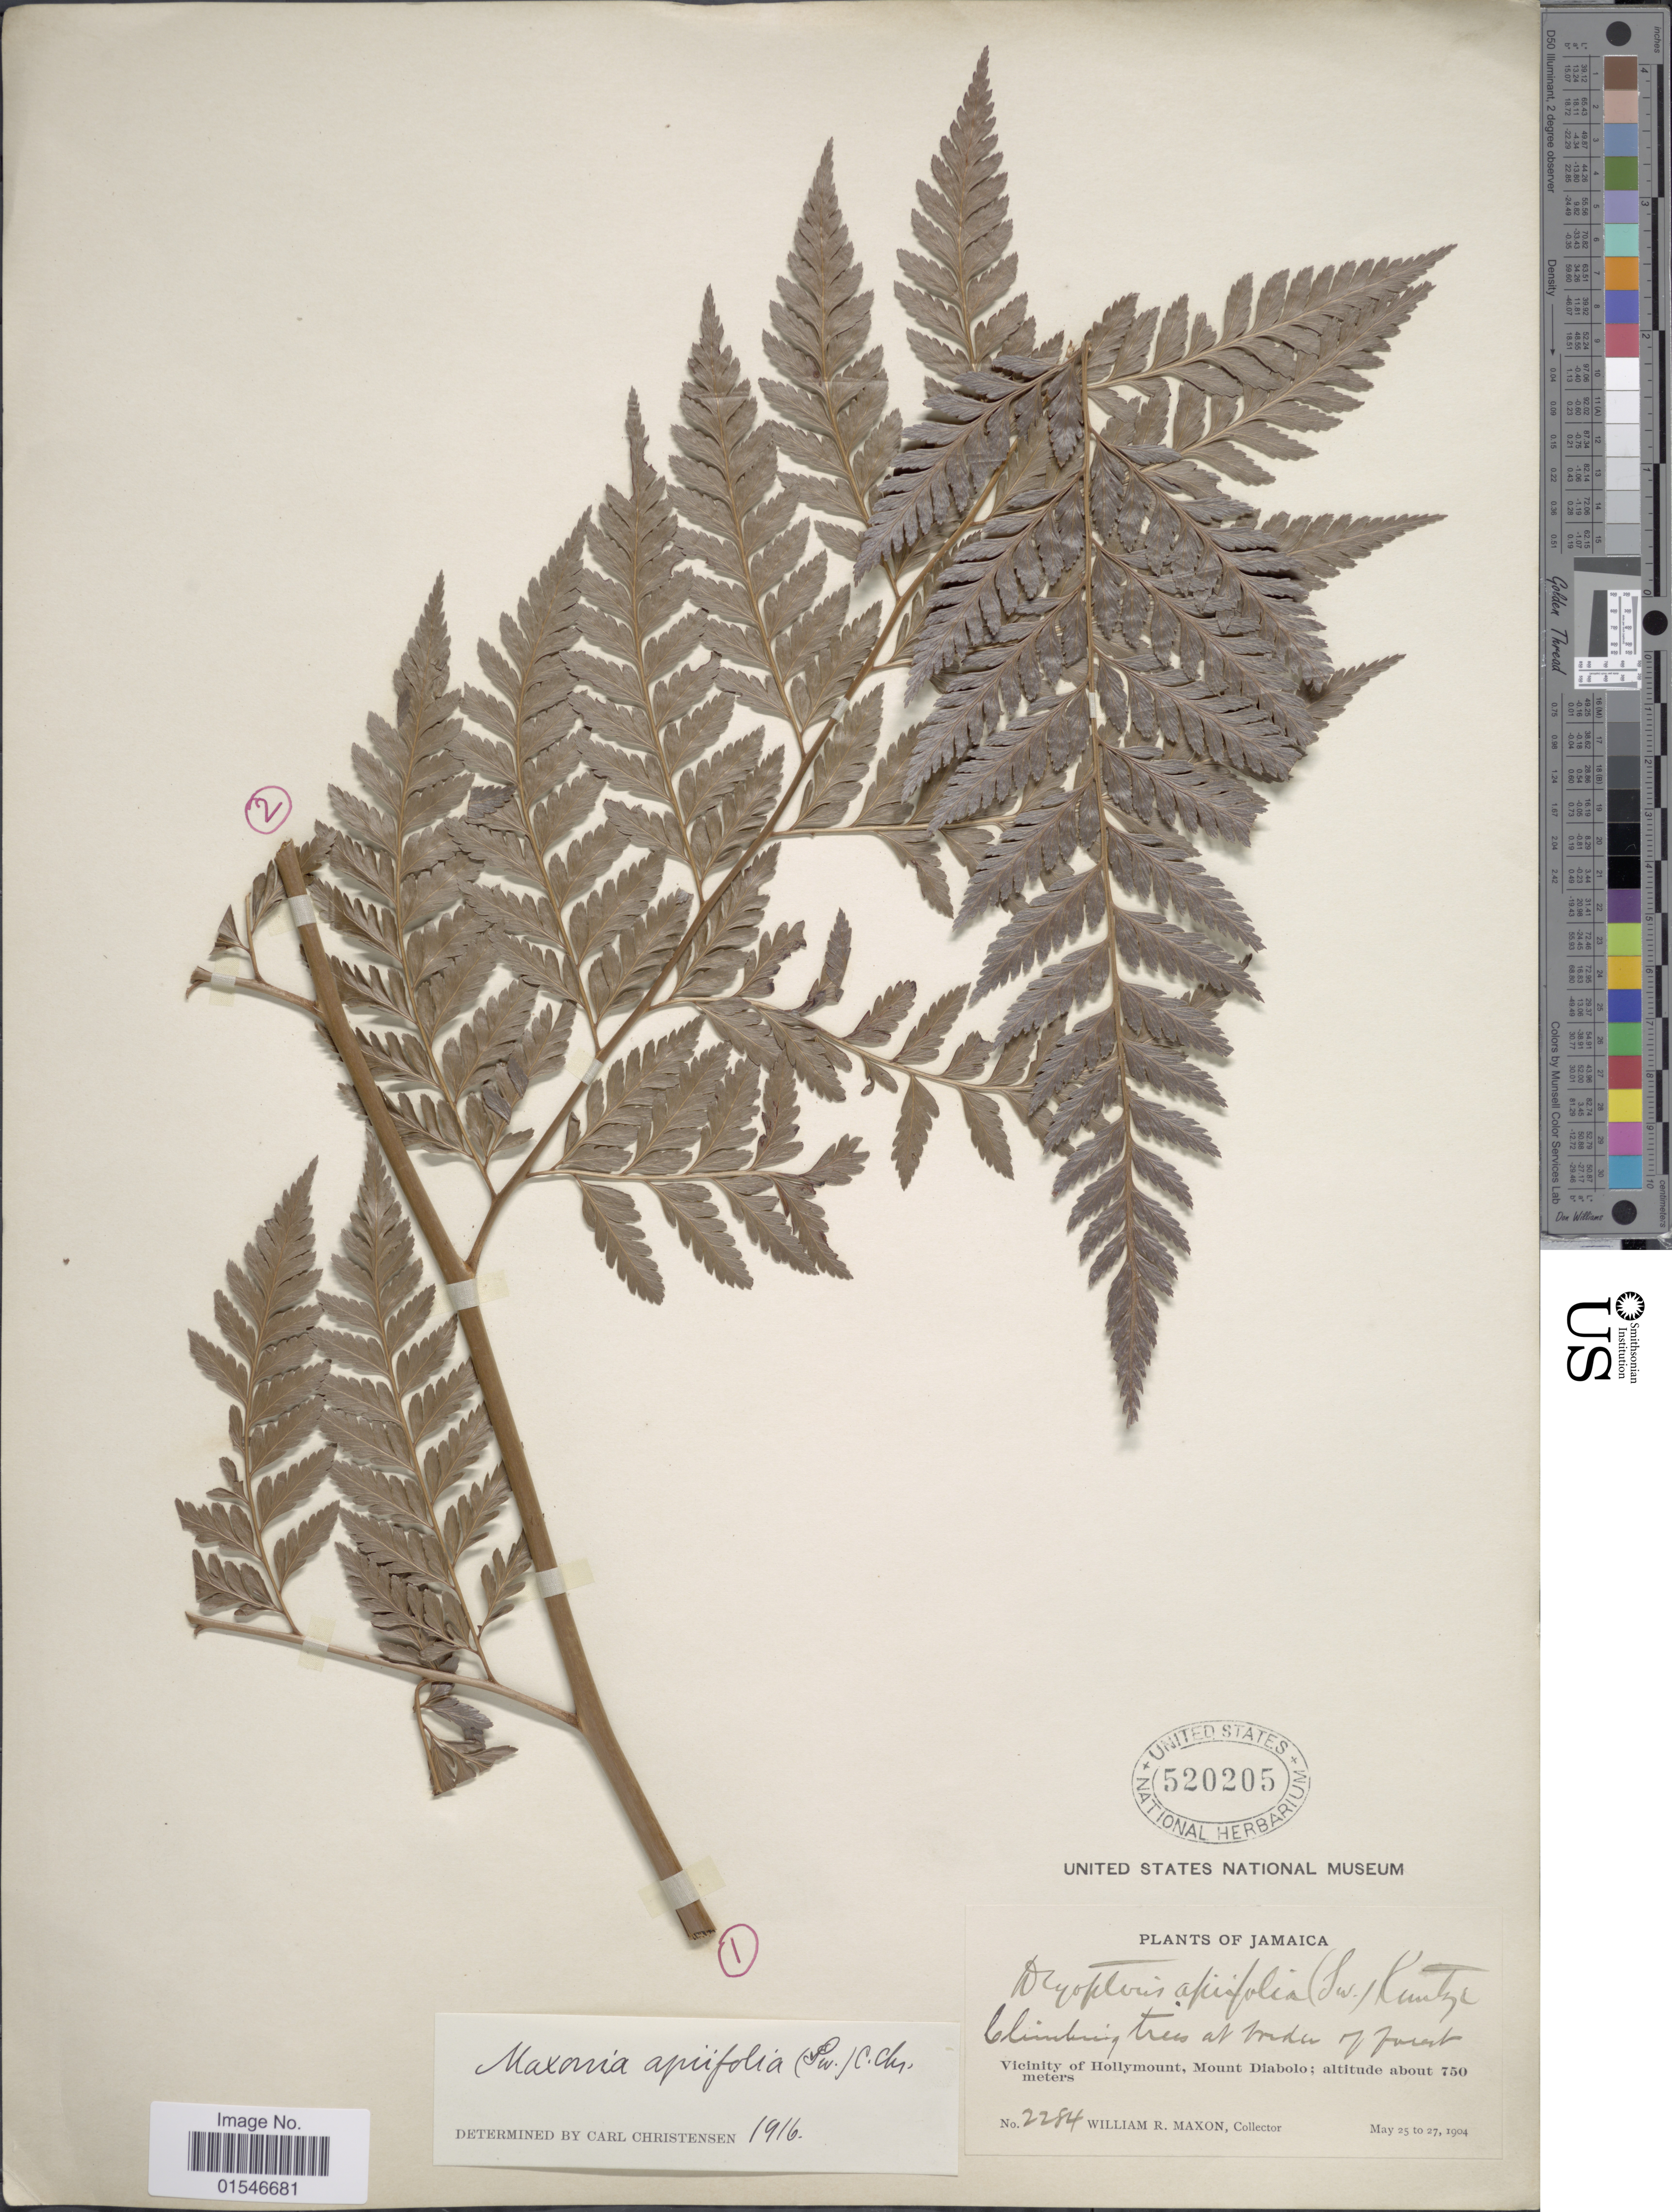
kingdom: Plantae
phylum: Tracheophyta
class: Polypodiopsida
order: Polypodiales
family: Dryopteridaceae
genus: Maxonia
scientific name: Maxonia apiifolia var. apiifolia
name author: (Sw.) C. Chr.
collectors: W. R. Maxon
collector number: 2284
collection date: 1904-05-25/1904-05-27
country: Jamaica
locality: Vicinity of Hollymount, Mount Diabolo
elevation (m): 750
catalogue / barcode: US 520205